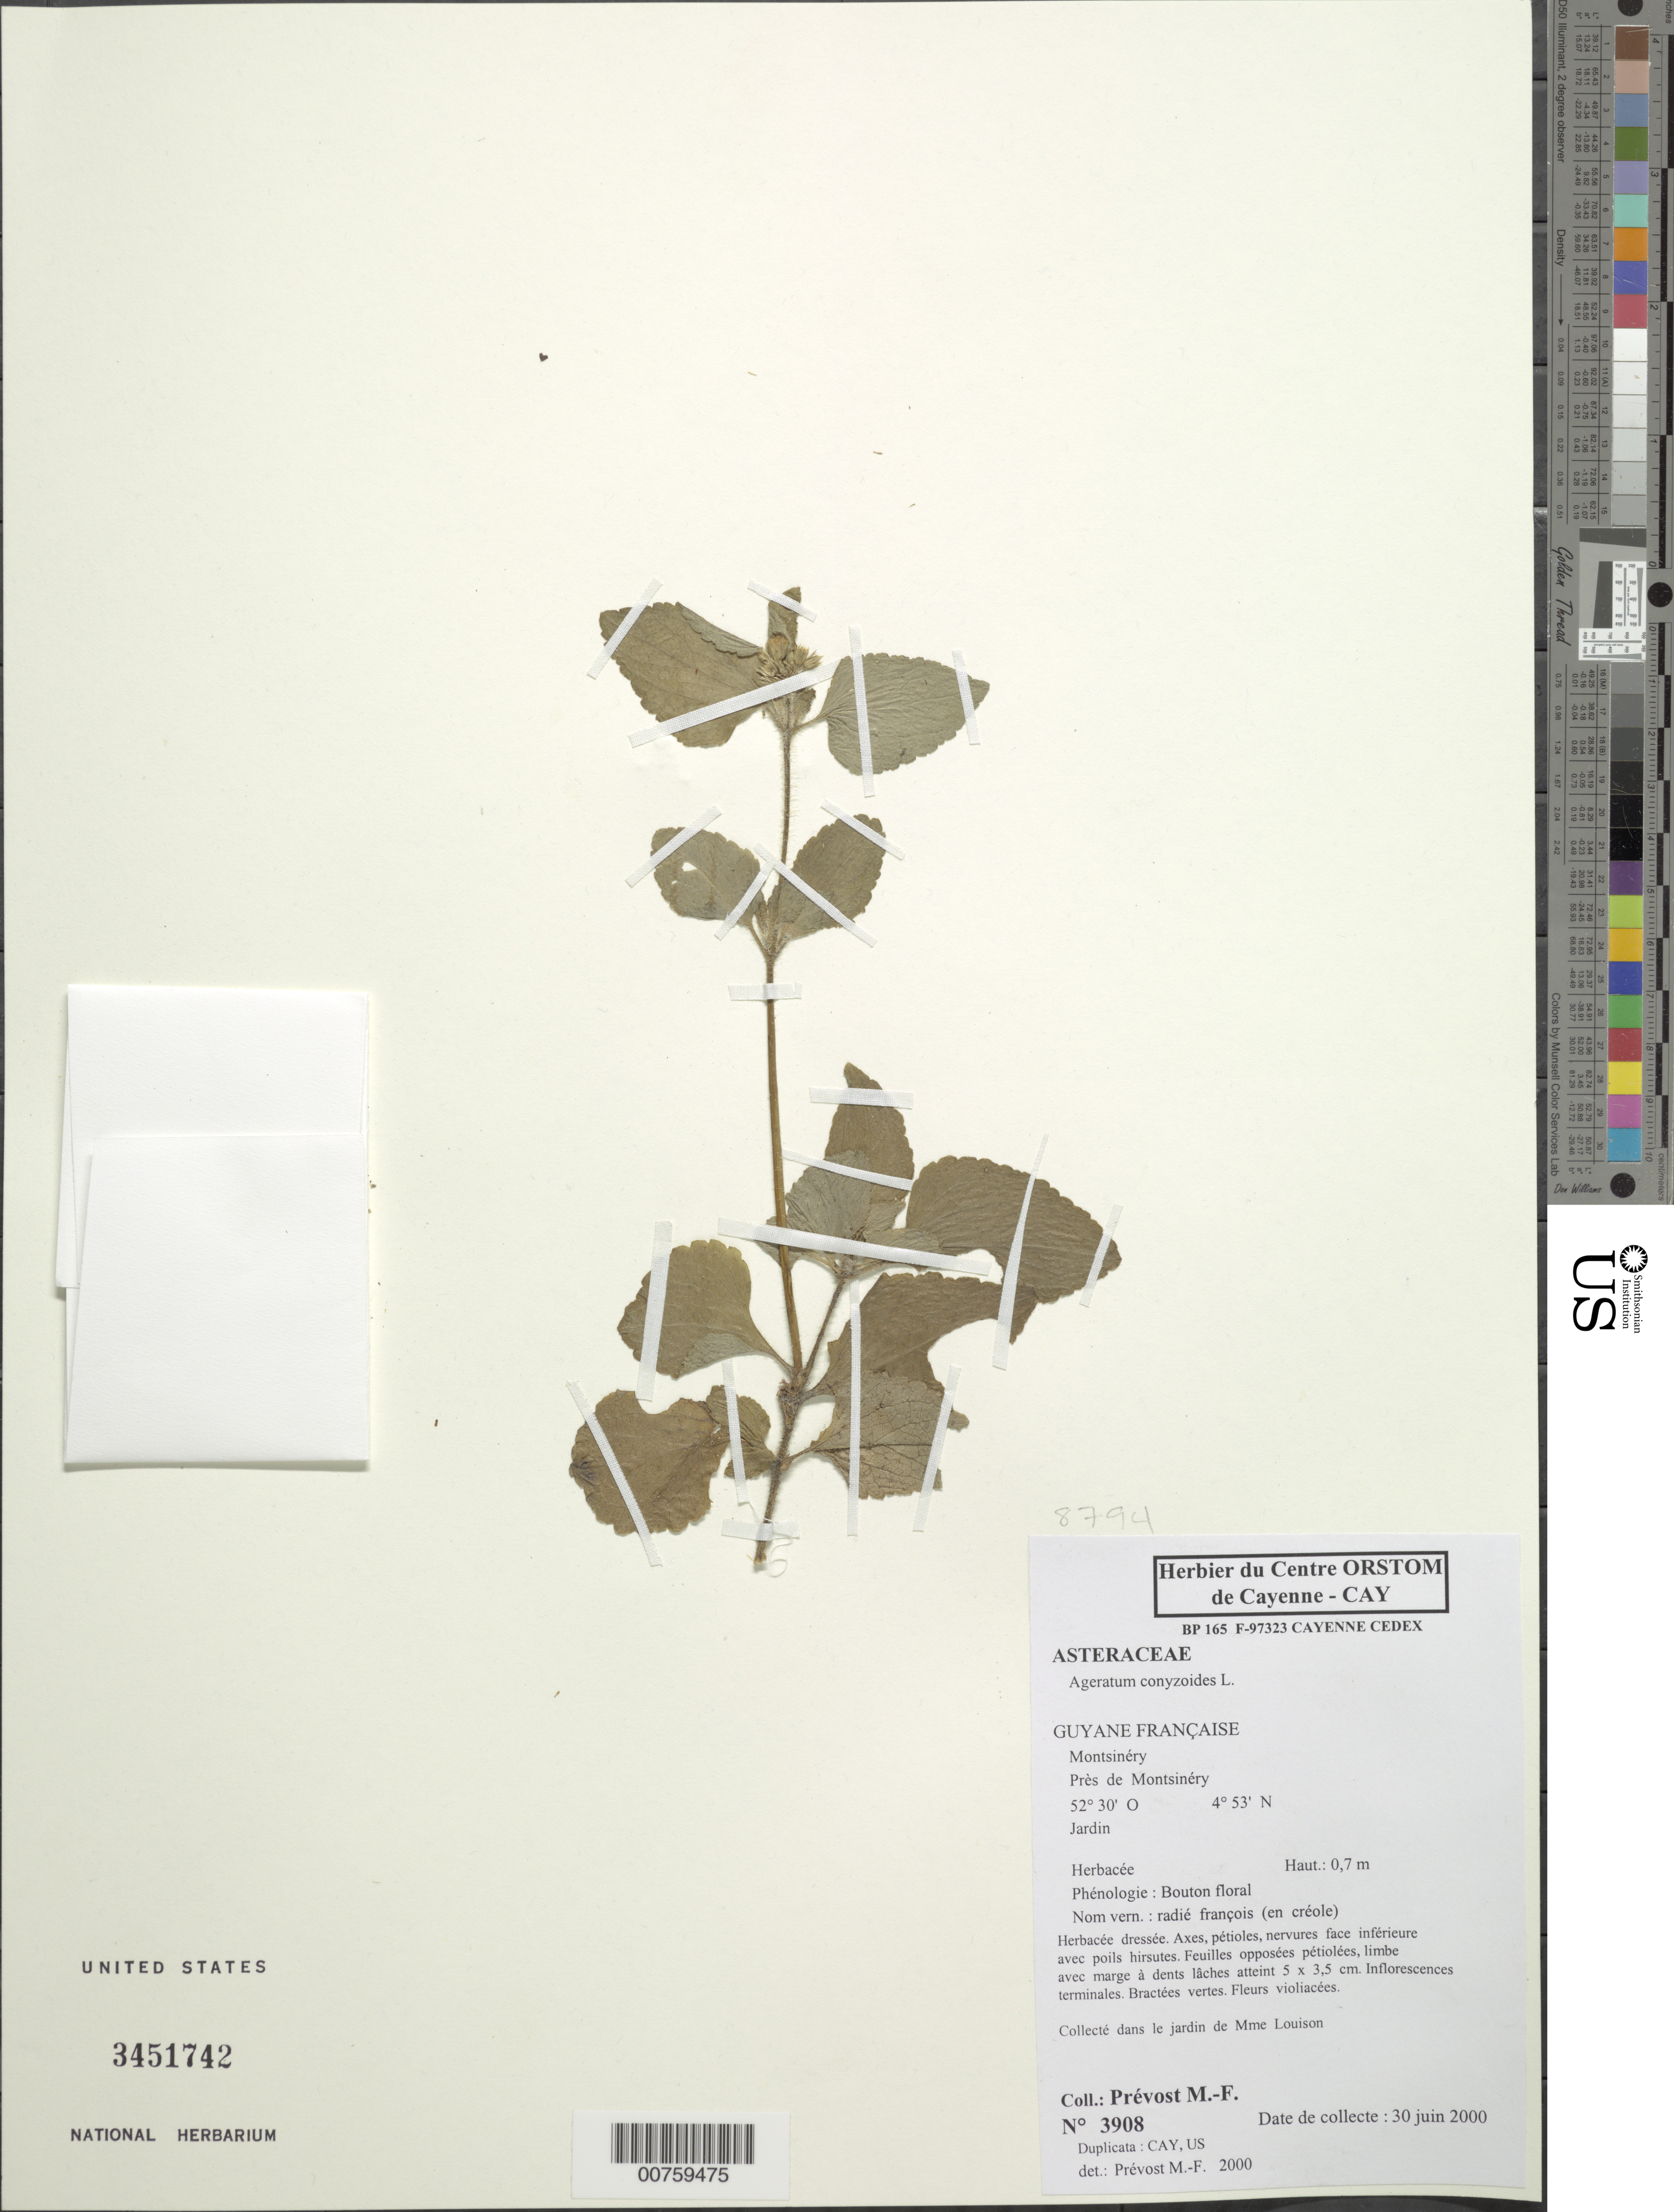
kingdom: Plantae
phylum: Tracheophyta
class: Magnoliopsida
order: Asterales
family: Asteraceae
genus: Ageratum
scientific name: Ageratum conyzoides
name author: L.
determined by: Prévost, M.-F.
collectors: M.-F. Prévost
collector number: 3908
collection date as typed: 30-Jun-00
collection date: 2000-06-30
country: French Guiana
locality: Montsinéry, Prés de Montsinéry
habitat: Garden of Mme Louison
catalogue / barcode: US 3451742